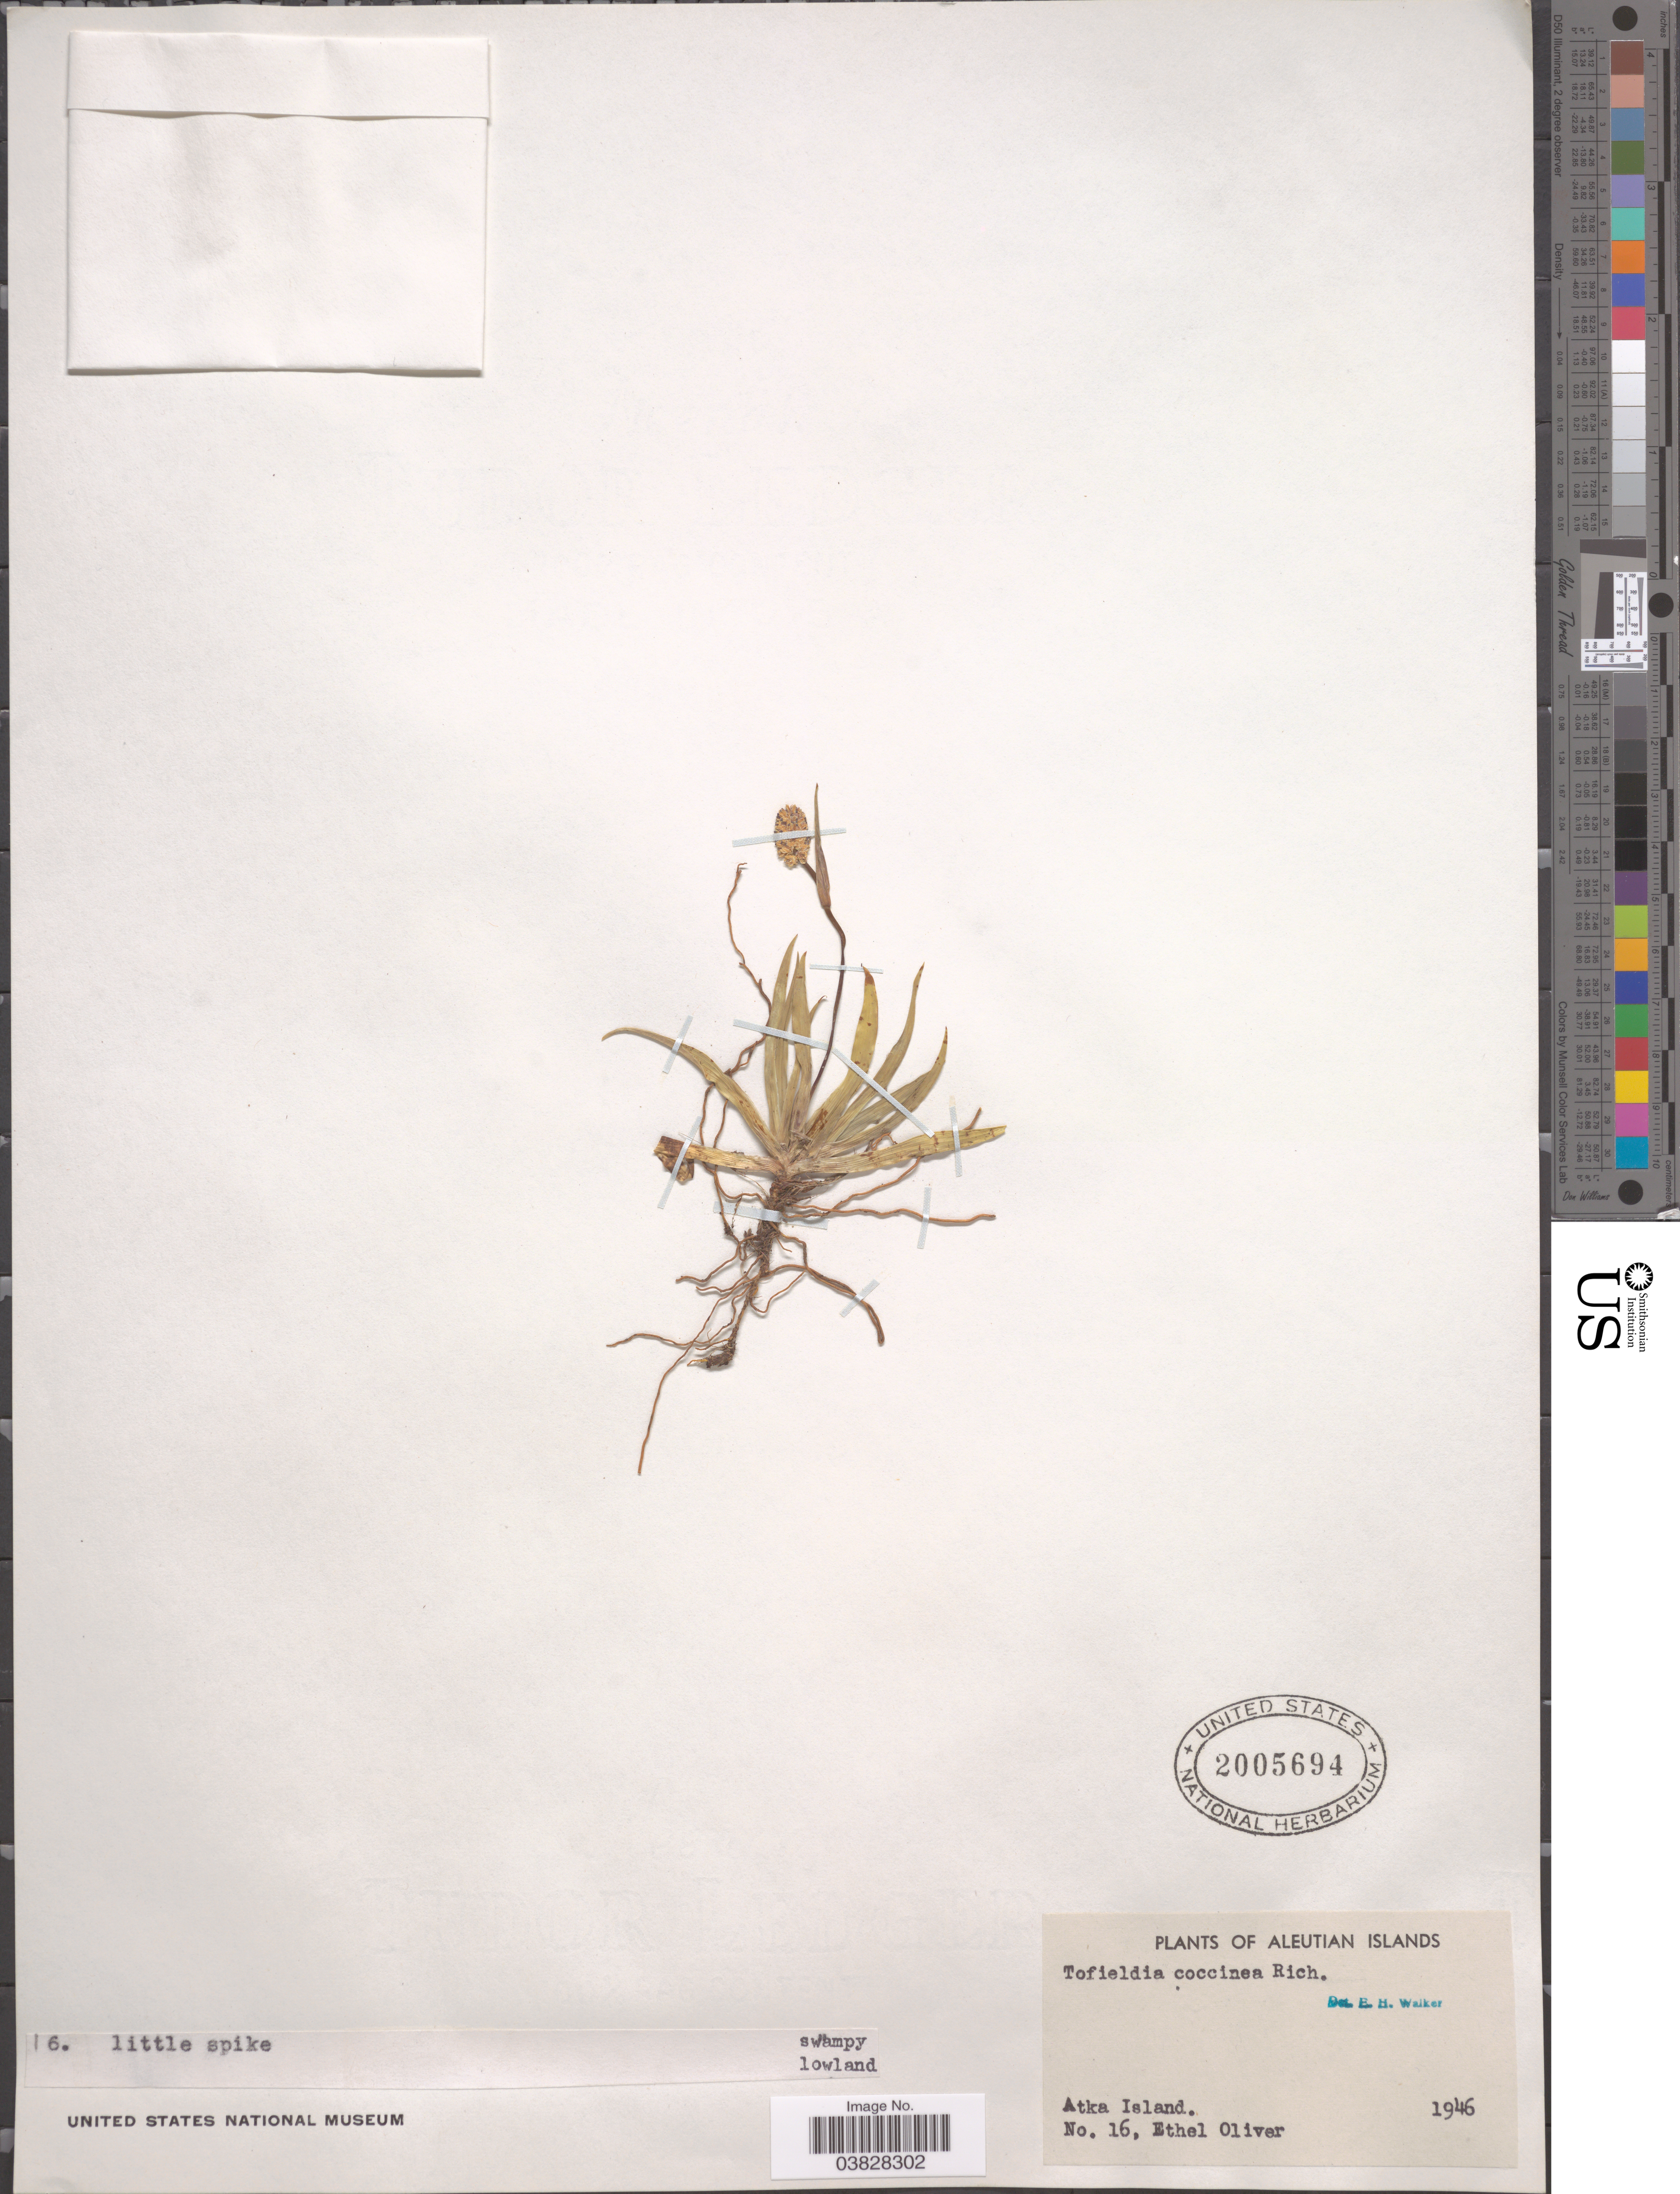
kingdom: Plantae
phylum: Tracheophyta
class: Liliopsida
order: Alismatales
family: Tofieldiaceae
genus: Tofieldia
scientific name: Tofieldia coccinea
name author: Richardson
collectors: E. Oliver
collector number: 16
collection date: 1946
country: United States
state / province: Alaska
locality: Aleutian Islands. Atka Island.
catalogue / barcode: US 2005694